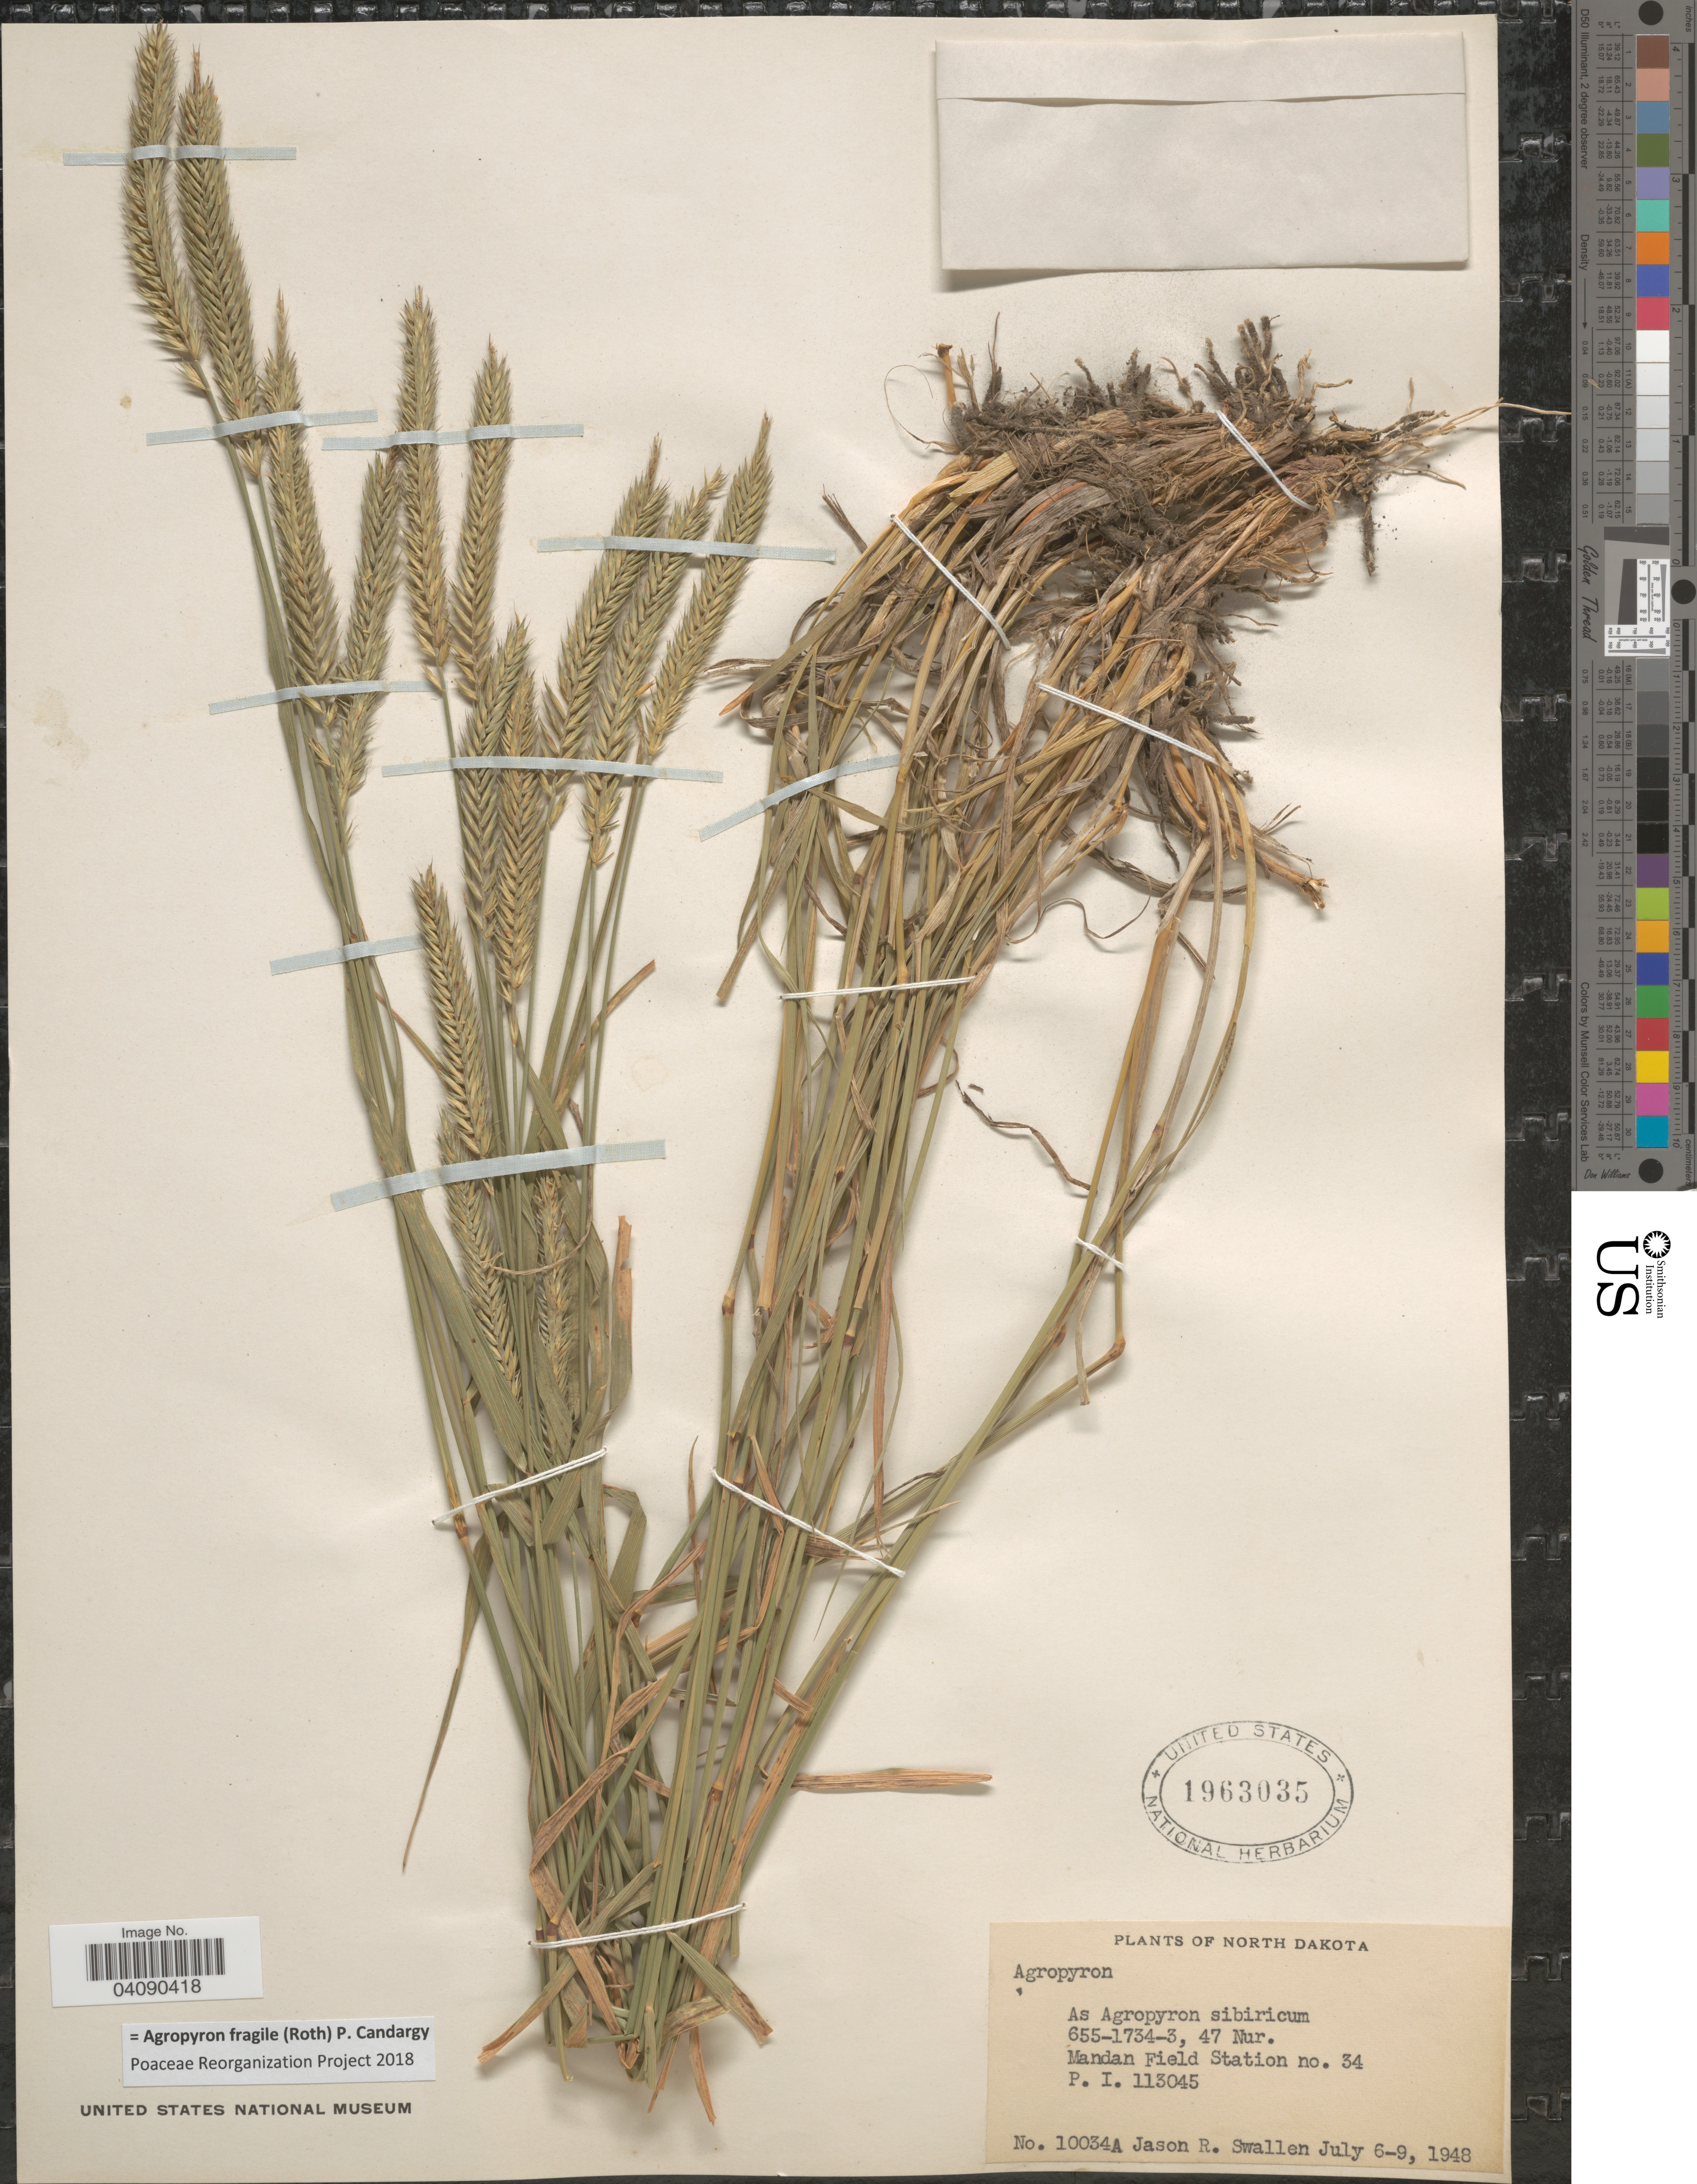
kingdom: Plantae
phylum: Tracheophyta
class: Liliopsida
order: Poales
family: Poaceae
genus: Agropyron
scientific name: Agropyron fragile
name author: (Roth) Candargy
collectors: J. R. Swallen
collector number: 10034A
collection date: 1948-07-06/1948-07-09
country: United States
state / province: Washington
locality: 655-1734-3, 47 Nur. Mandan Field Station no. 34.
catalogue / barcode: US 1963035